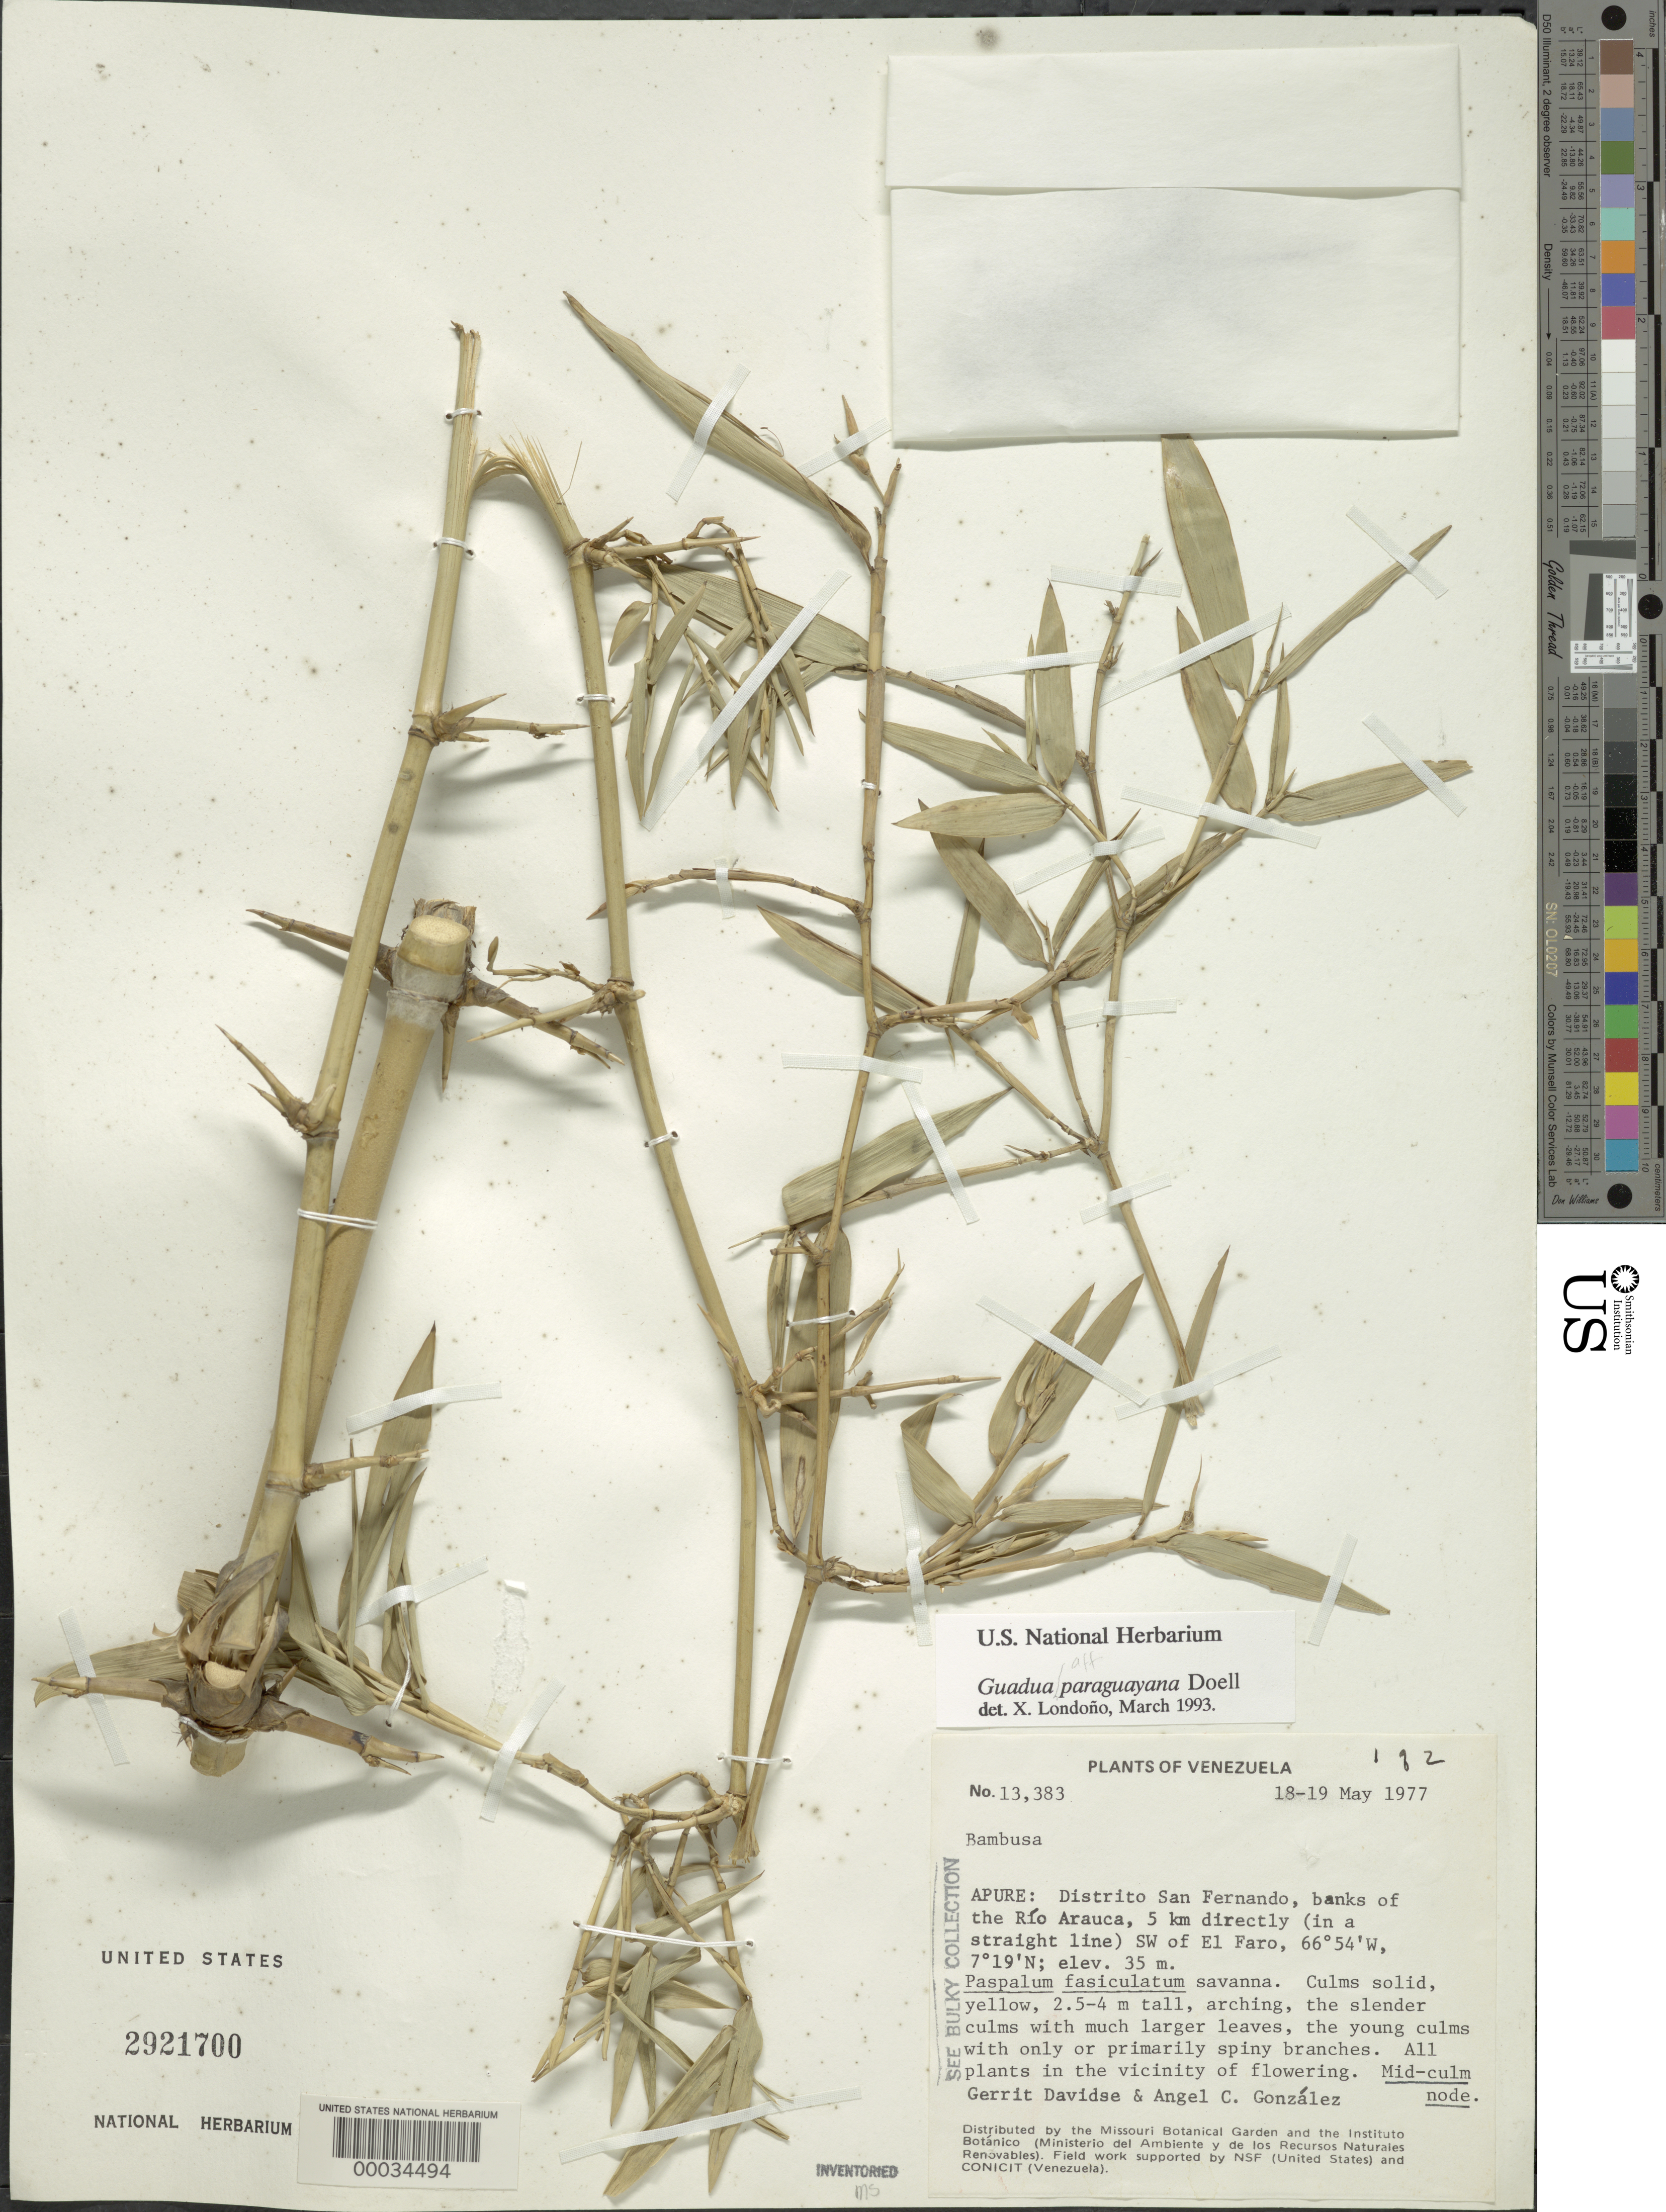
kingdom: Plantae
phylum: Tracheophyta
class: Liliopsida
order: Poales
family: Poaceae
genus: Guadua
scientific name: Guadua paraguayana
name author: Döll in Mart.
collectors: G. Davidse & A. C. González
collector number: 13383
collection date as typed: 18 May 1977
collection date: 1977-05-18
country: Venezuela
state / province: Apure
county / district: San Fernando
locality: Banks of the rio arauca, 5 km directly (in a straight line) sw of el faro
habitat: Savanna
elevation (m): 35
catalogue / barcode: US 2921700